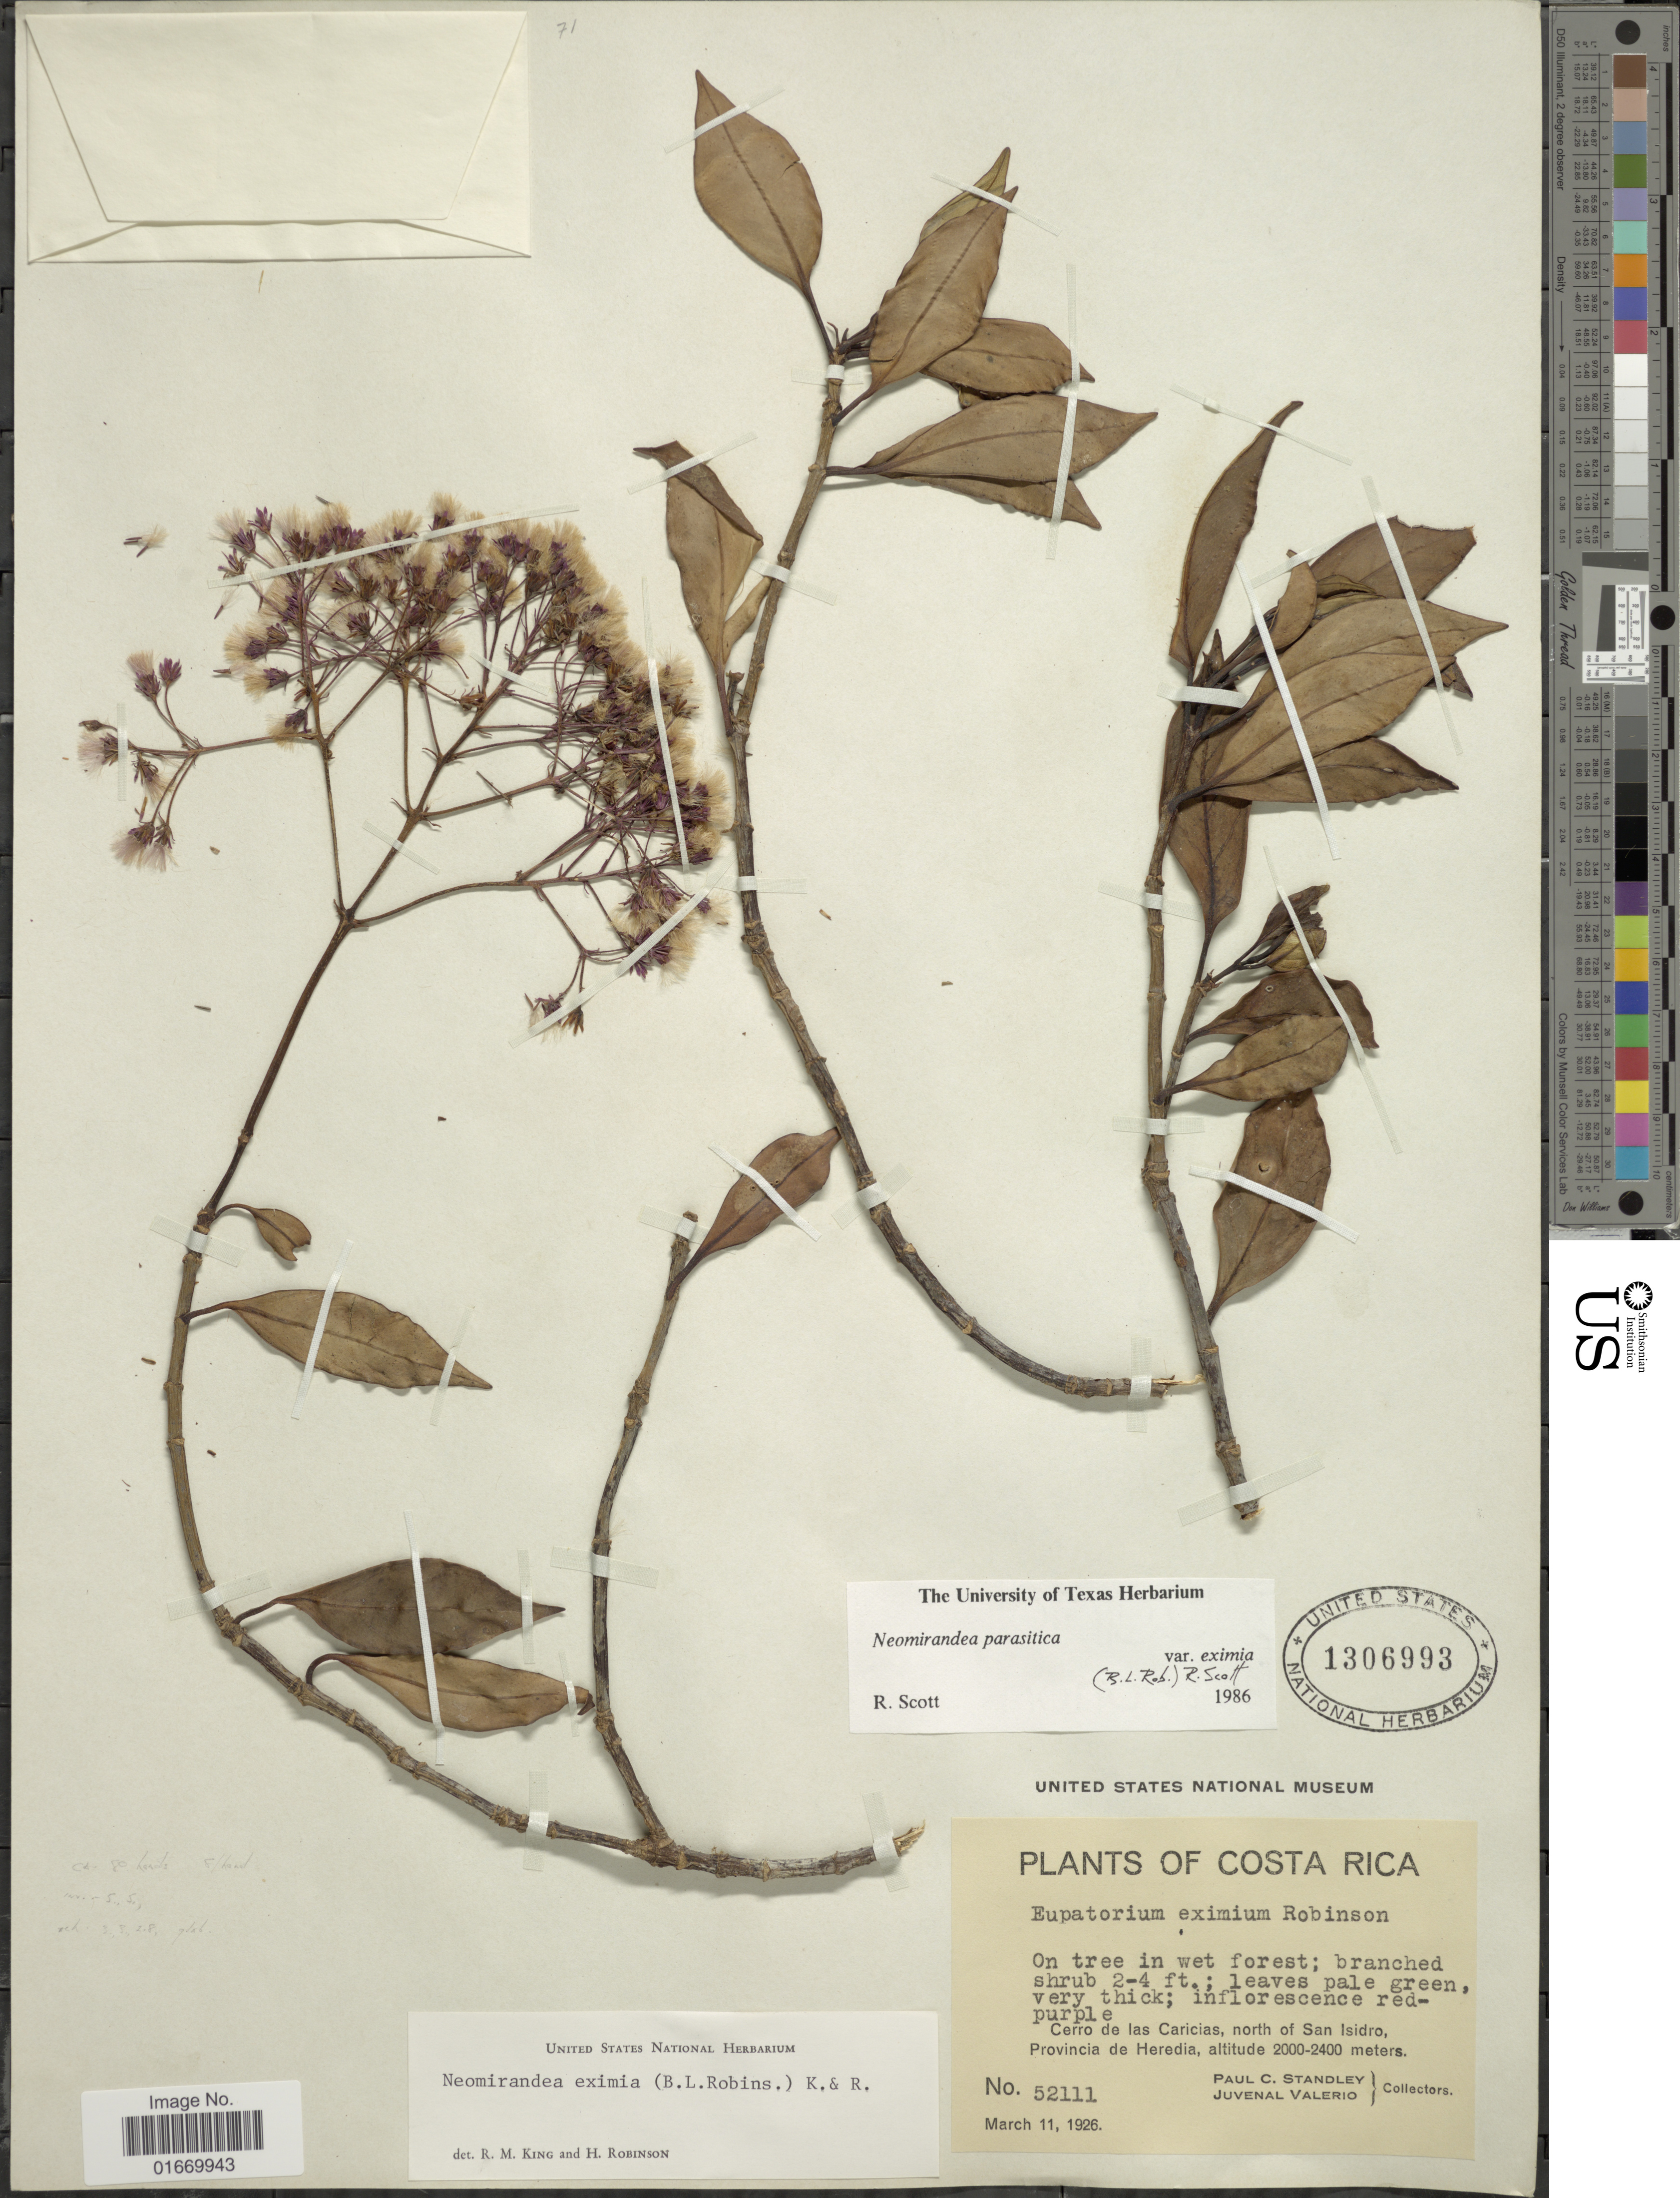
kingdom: Plantae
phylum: Tracheophyta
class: Magnoliopsida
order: Asterales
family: Asteraceae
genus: Neomirandea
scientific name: Neomirandea eximia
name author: (B.L. Rob.) R.M. King & H. Rob.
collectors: P. C. Standley & J. Valerio R.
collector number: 52111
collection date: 1926-03-11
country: Costa Rica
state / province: Heredia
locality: Cerro de las Caricias, north of San Isidro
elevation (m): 2000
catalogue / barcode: US 1306993